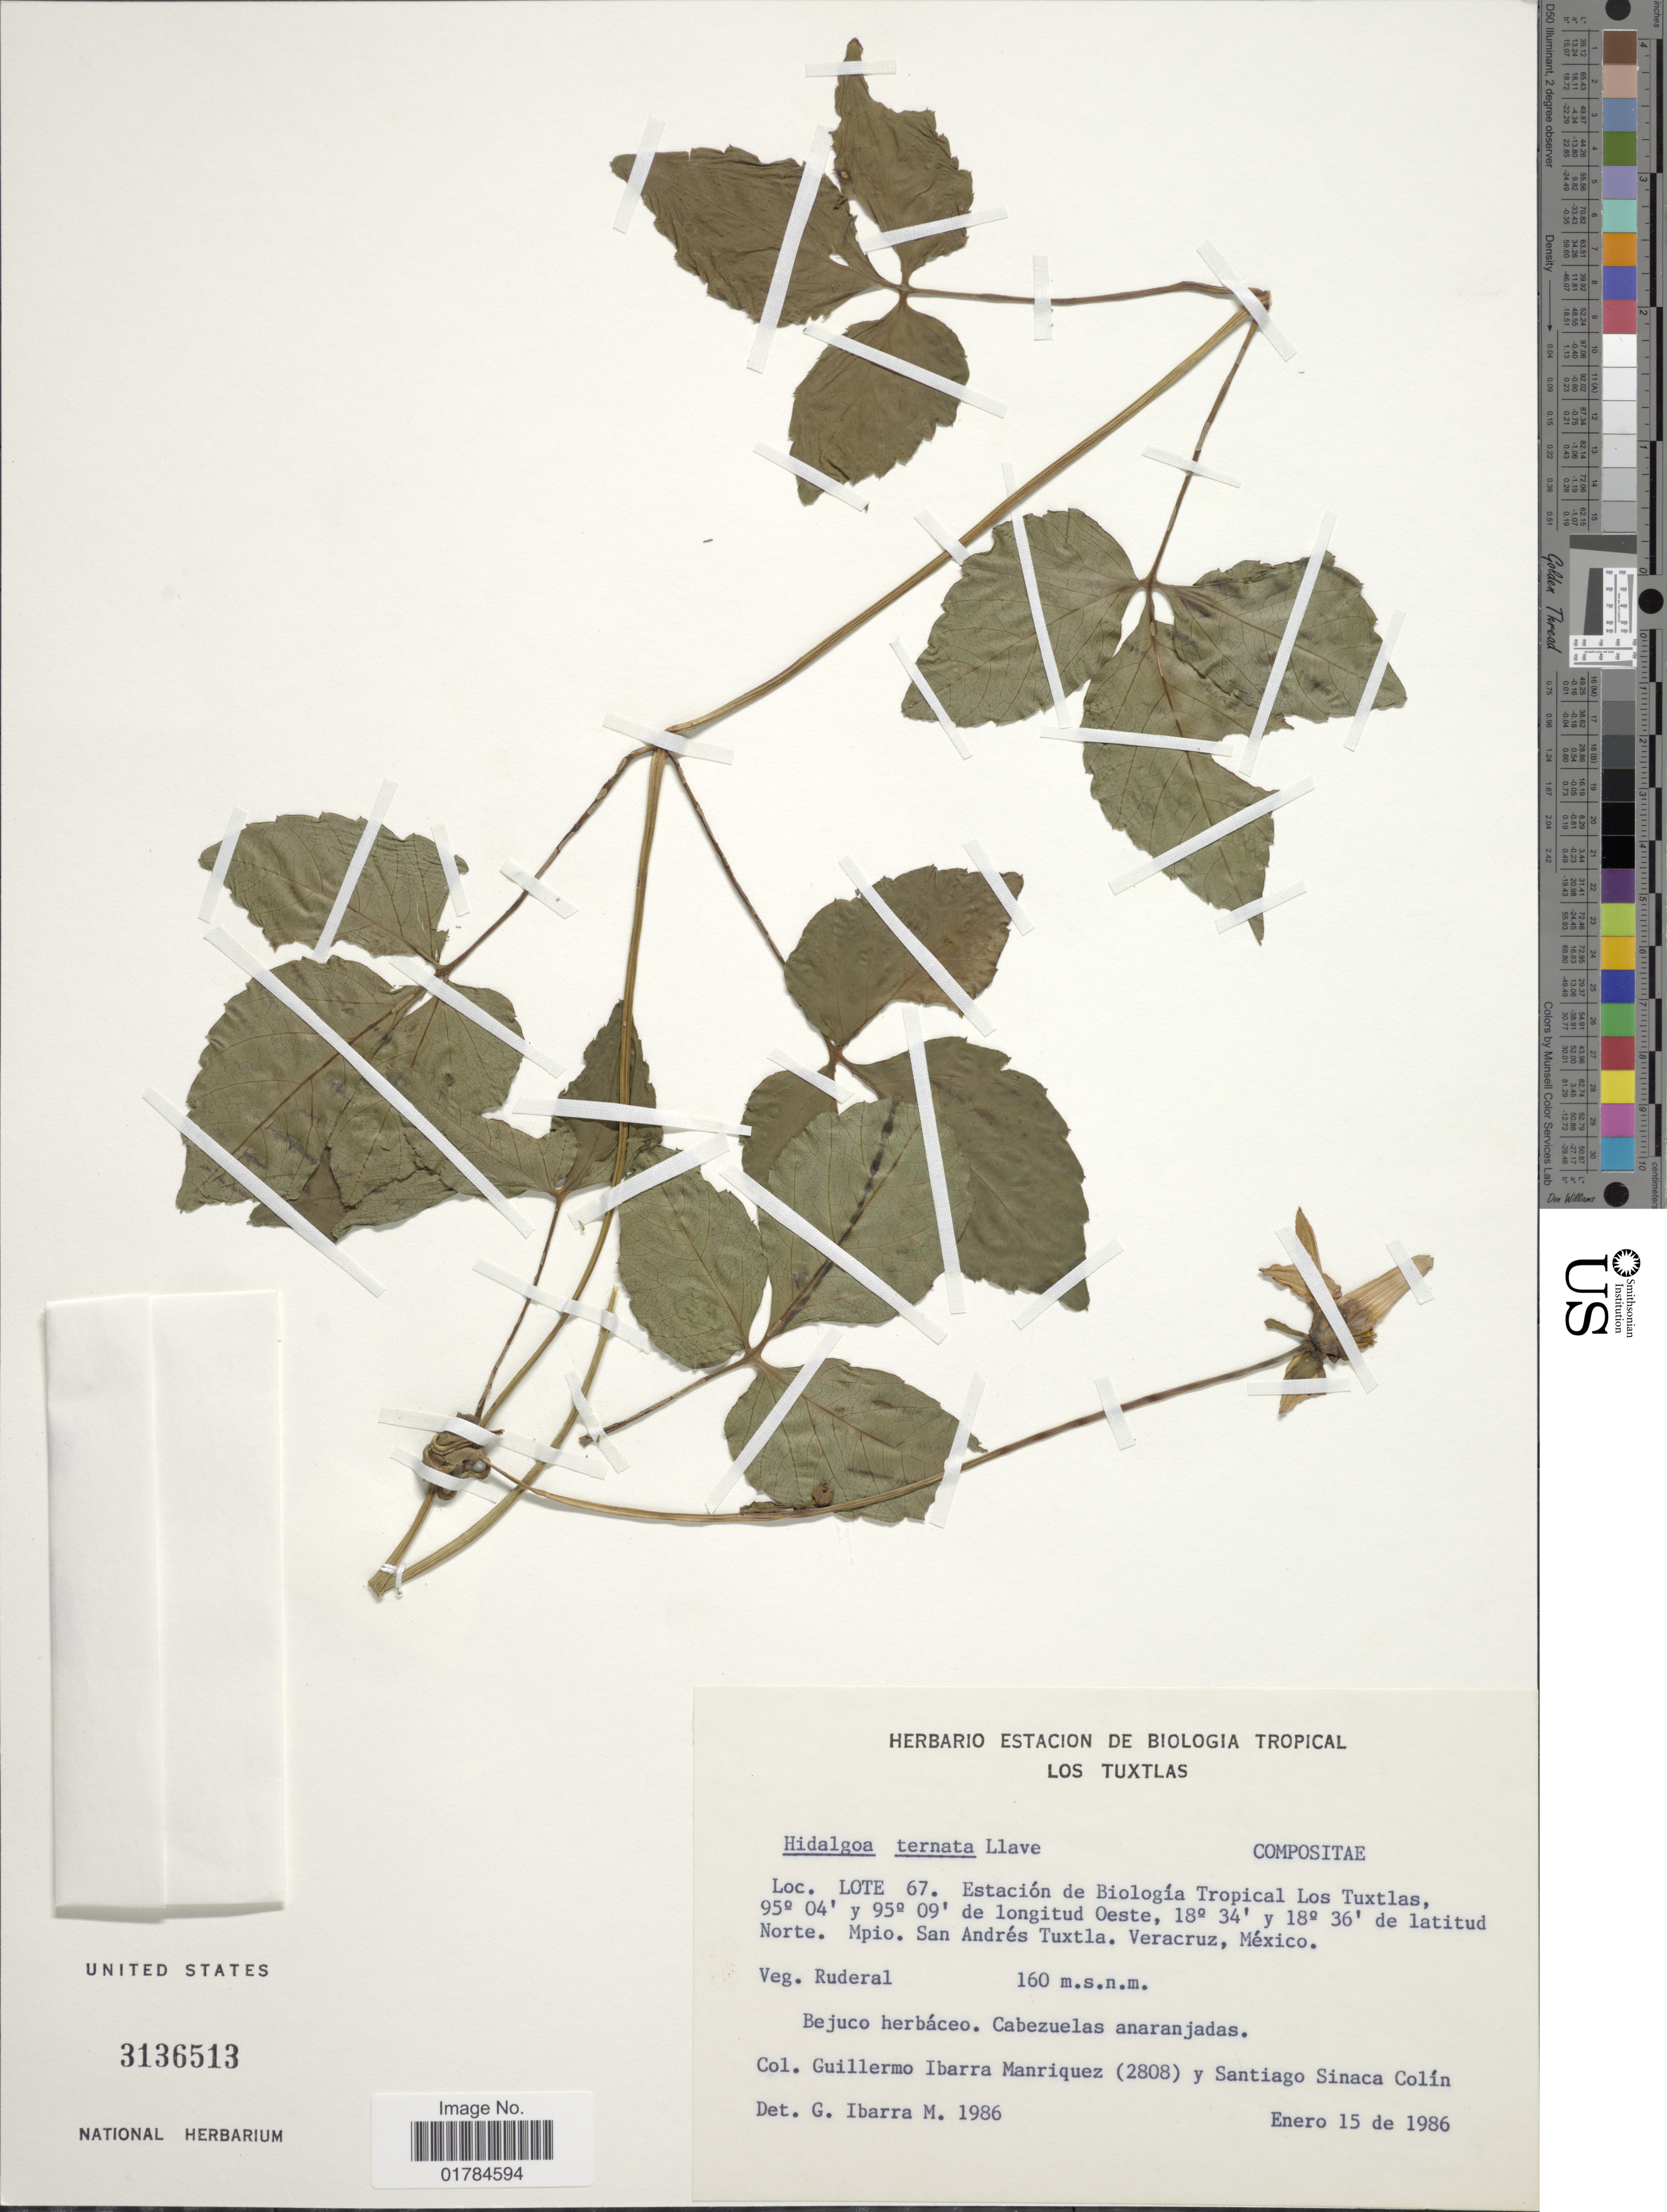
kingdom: Plantae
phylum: Tracheophyta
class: Magnoliopsida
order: Asterales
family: Asteraceae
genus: Hidalgoa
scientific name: Hidalgoa ternata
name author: La Llave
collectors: G. Ibarra-Manríquez & S. Sinaca-Colin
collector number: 2808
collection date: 1986-01-15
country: Mexico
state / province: Veracruz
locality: LOTE 67. Estacion de Biologica Tropical Los Tuxtlas. Mpio. San Andres Tuxtla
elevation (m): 160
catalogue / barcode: US 3136513